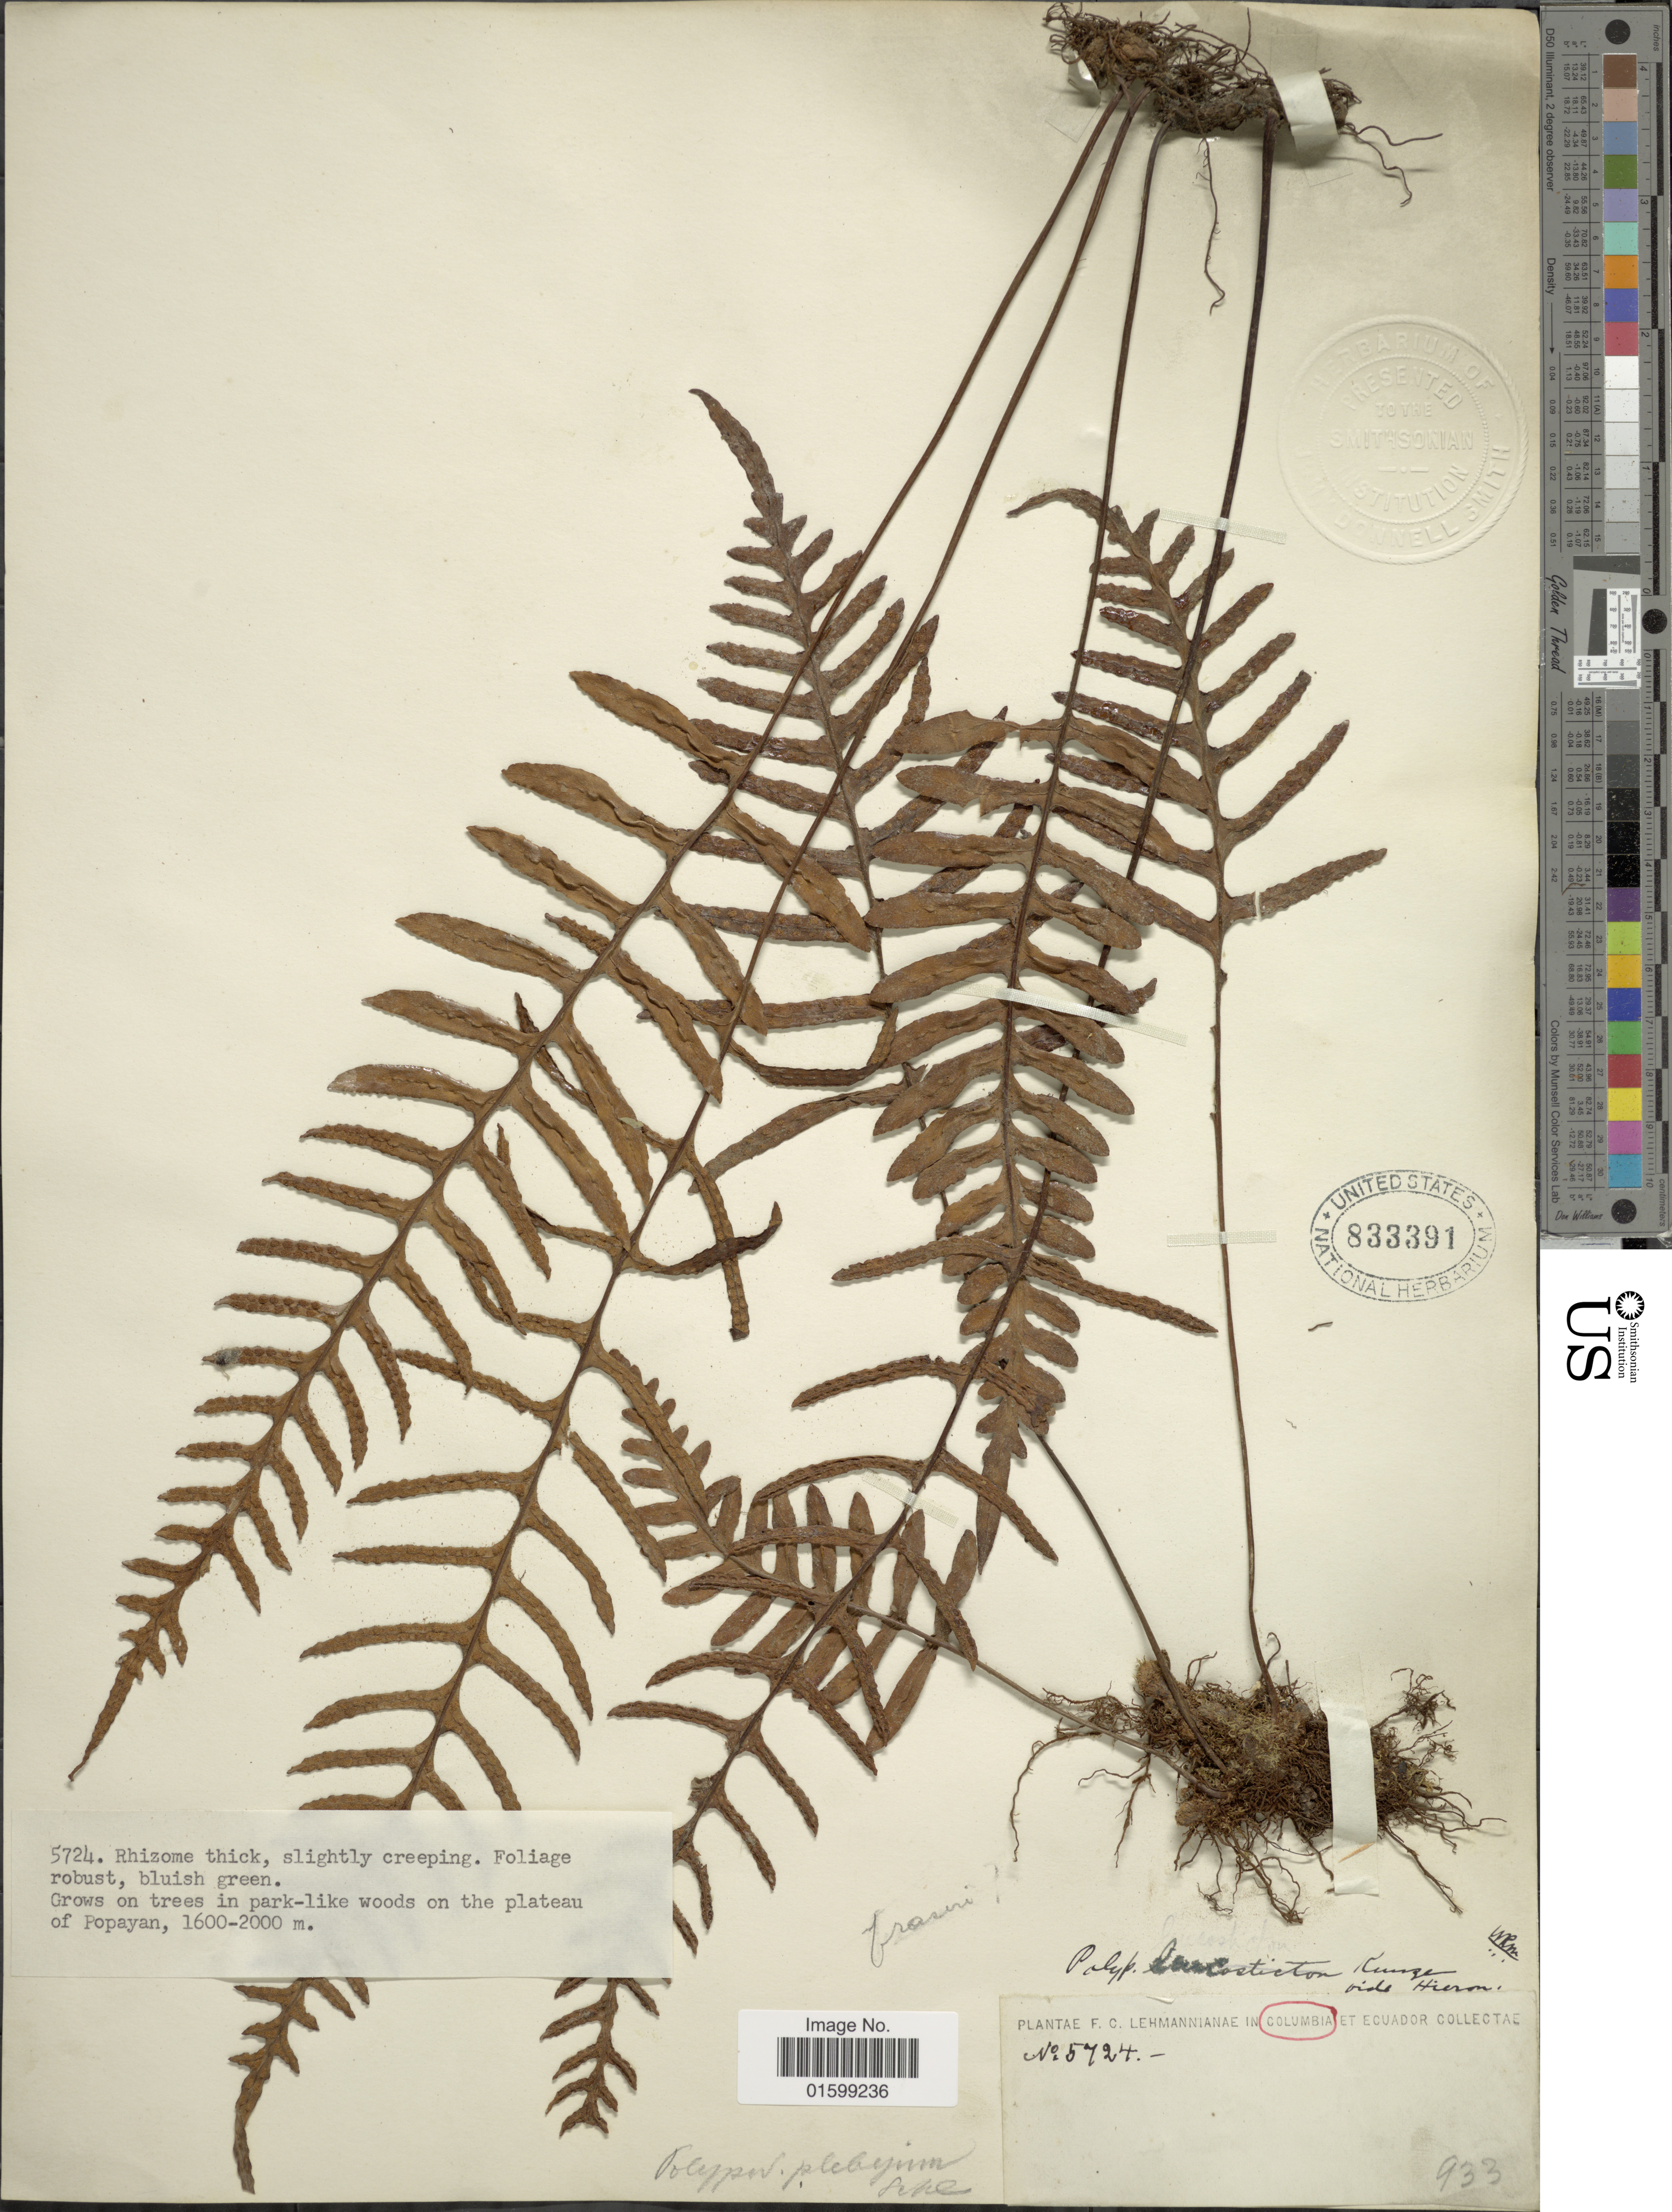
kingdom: Plantae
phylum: Tracheophyta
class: Polypodiopsida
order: Polypodiales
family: Polypodiaceae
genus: Pleopeltis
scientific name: Pleopeltis fraseri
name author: (Kuhn) A.R. Sm.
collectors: F. C. Lehmann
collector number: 5724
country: Colombia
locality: On the plateau of Popayan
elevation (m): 1600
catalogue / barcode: US 8333